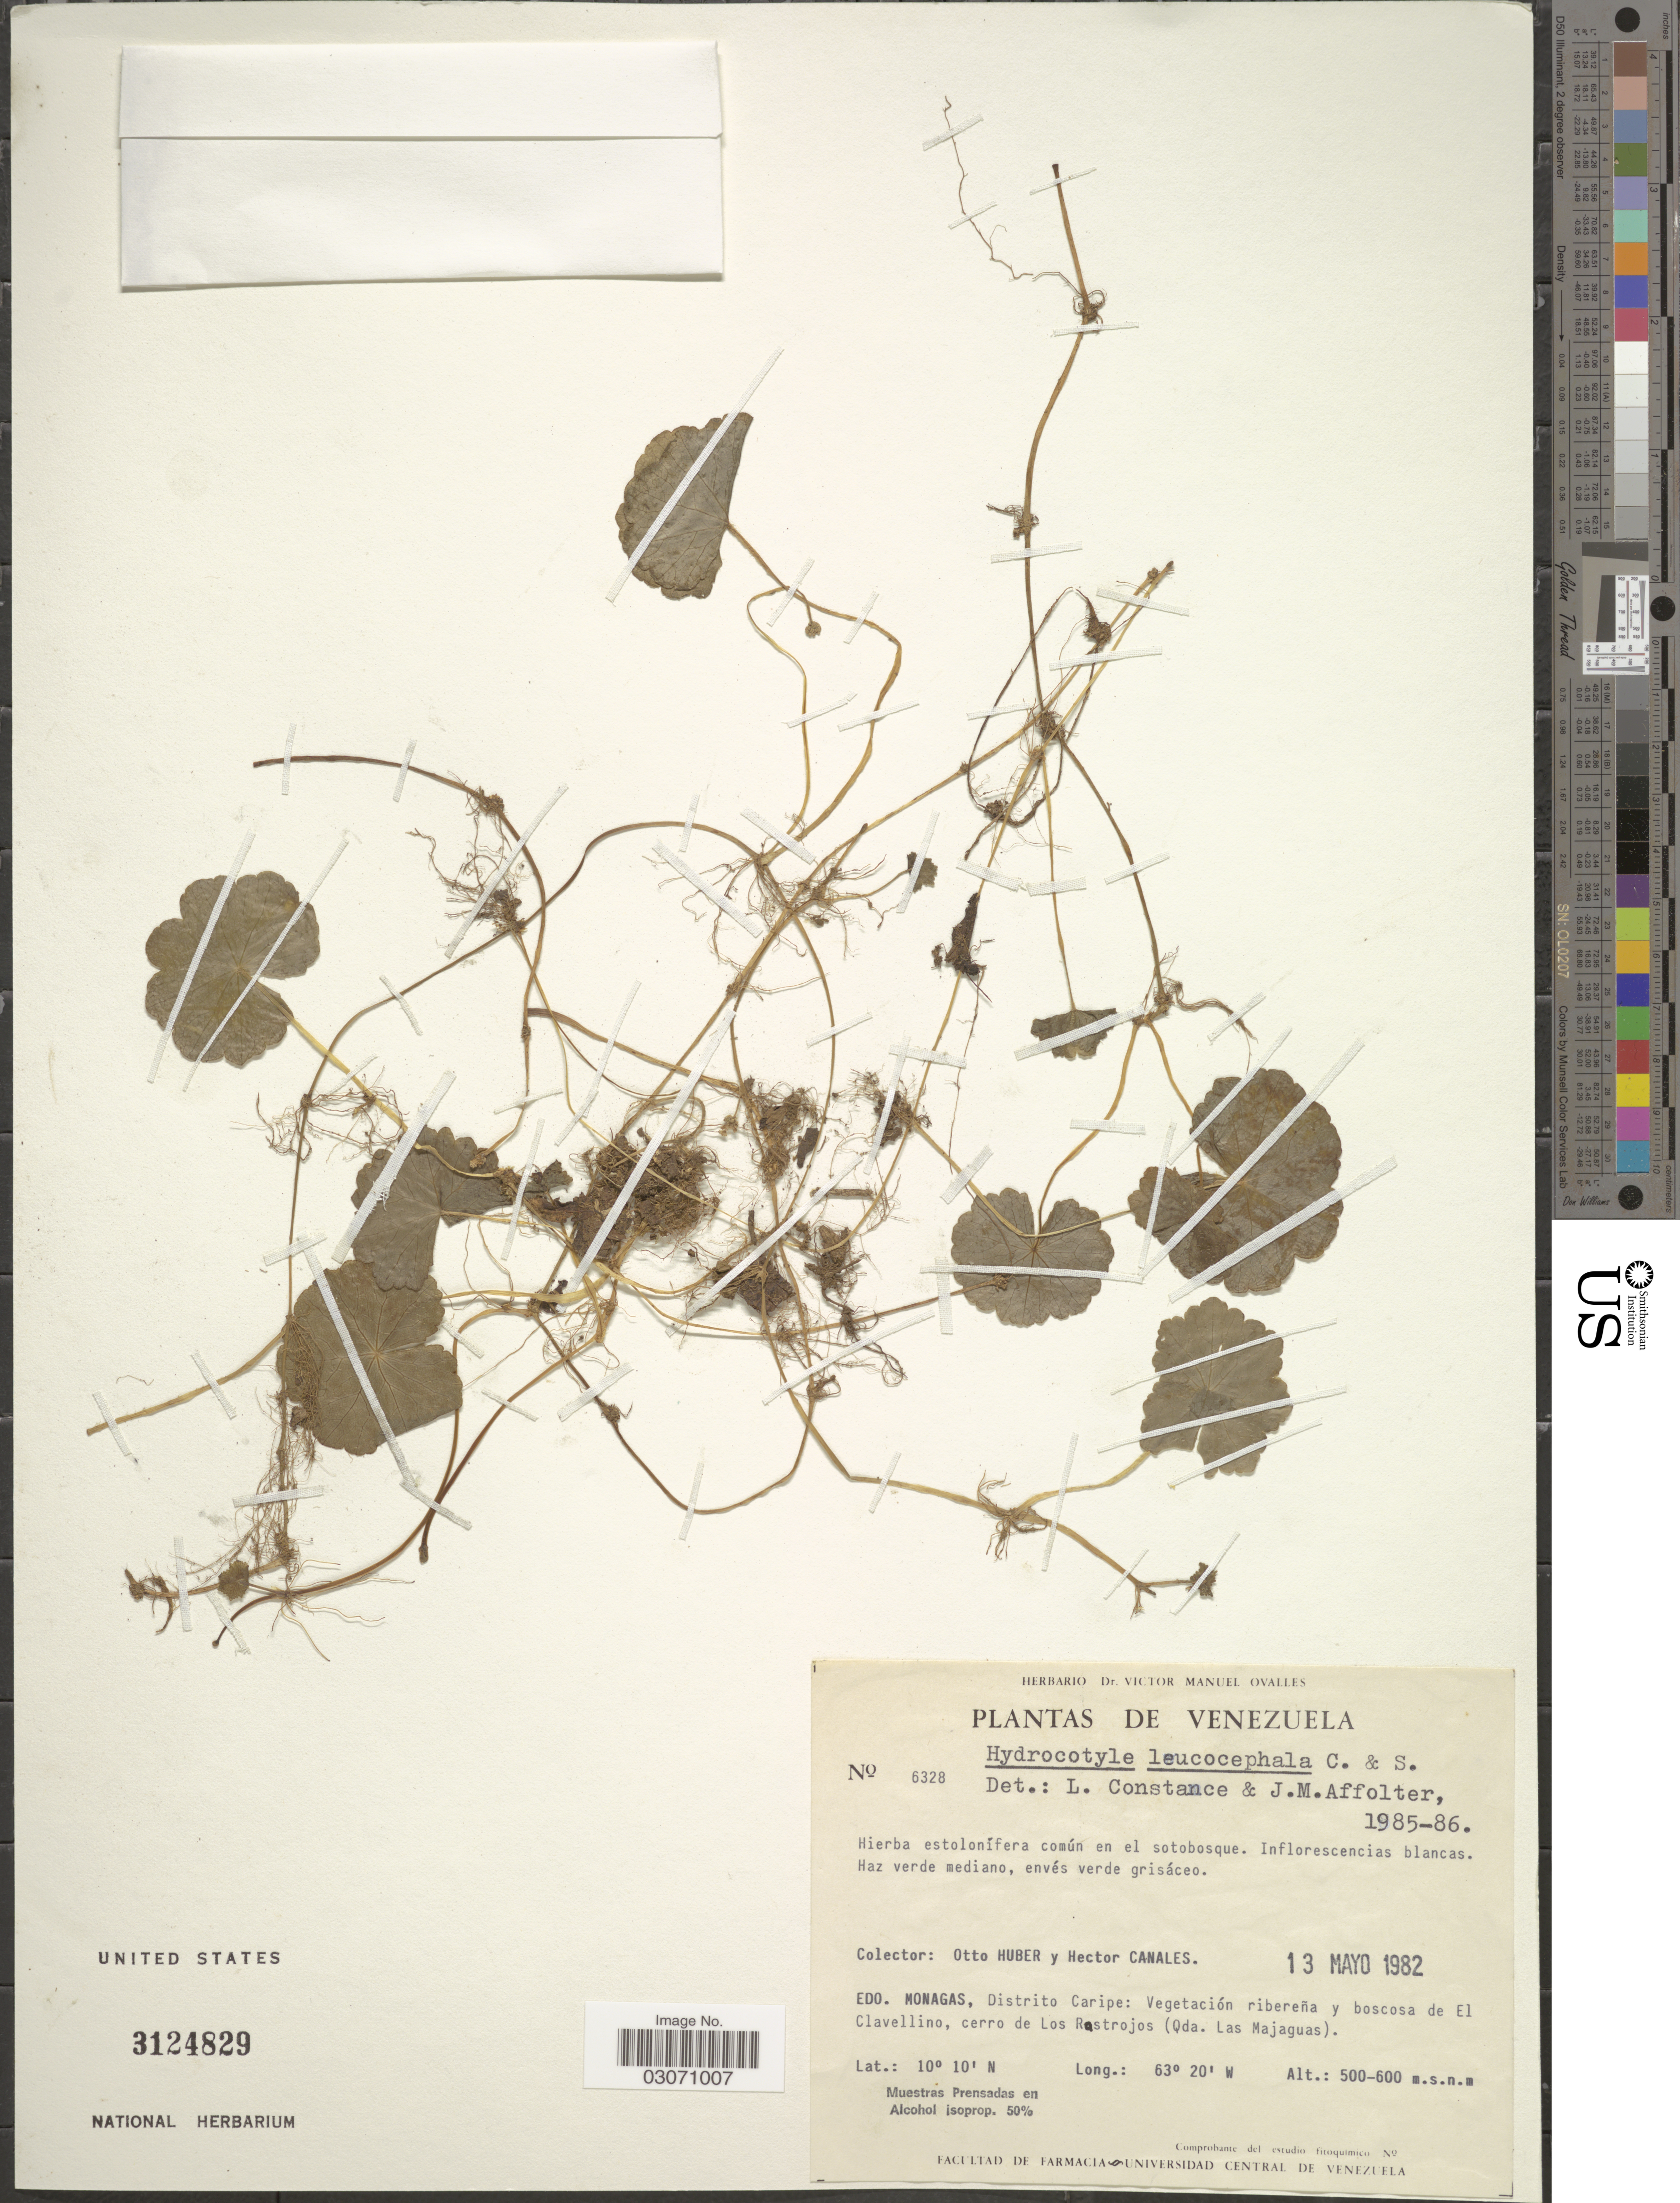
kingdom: Plantae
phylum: Tracheophyta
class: Magnoliopsida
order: Apiales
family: Araliaceae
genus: Hydrocotyle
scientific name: Hydrocotyle leucocephala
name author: Cham. & Schltdl.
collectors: O. Huber & H. Canales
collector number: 6328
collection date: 1982-05-13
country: Venezuela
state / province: Monagas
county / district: Caripe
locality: Vegetación ribereña y boscosa de El Clavellino, cerro de Los Rastrojos (Qda. Las Majaguas).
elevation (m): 500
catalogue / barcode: US 3124829